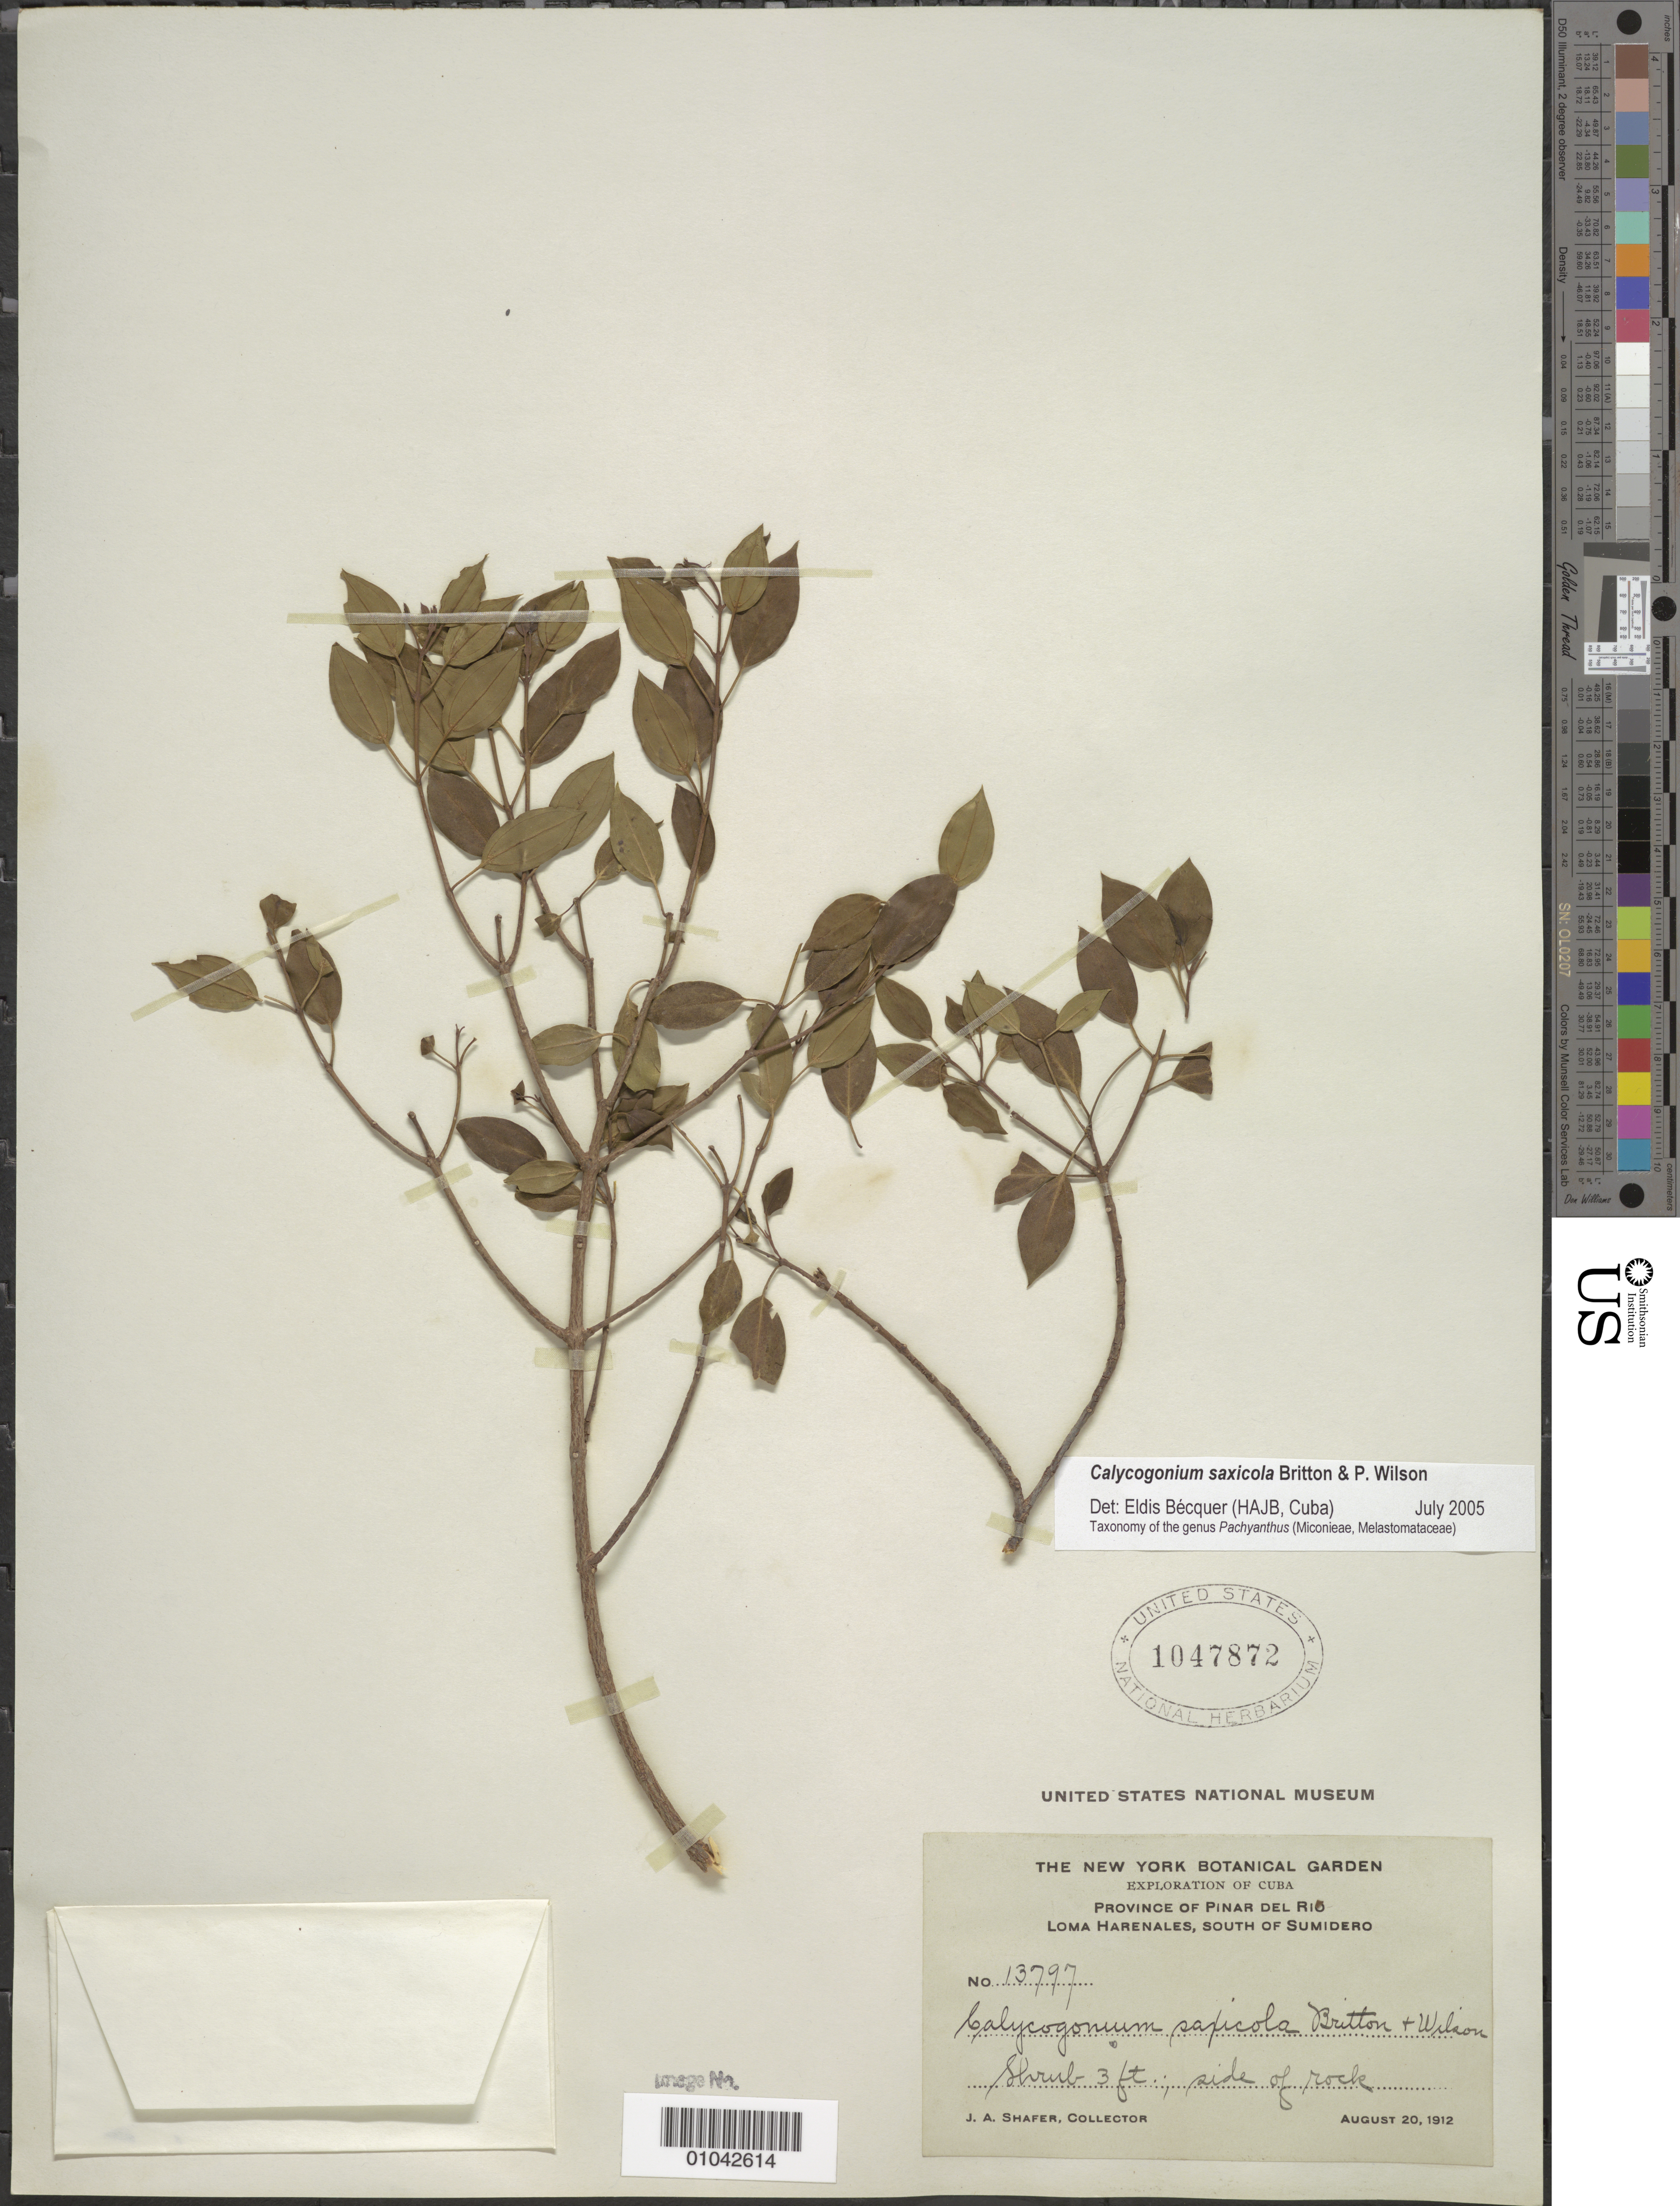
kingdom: Plantae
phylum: Tracheophyta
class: Magnoliopsida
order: Myrtales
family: Melastomataceae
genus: Calycogonium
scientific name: Calycogonium saxicola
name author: Britton & P. Wilson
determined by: Bécquer Granados, E. R., (HAJB)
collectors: J. A. Shafer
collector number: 13797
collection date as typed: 20 Aug 1912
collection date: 1912-08-20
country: Cuba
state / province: Pinar del Rio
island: Cuba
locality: Loma Harenales, S of Sumidero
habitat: Side of rock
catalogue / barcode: US 1047872